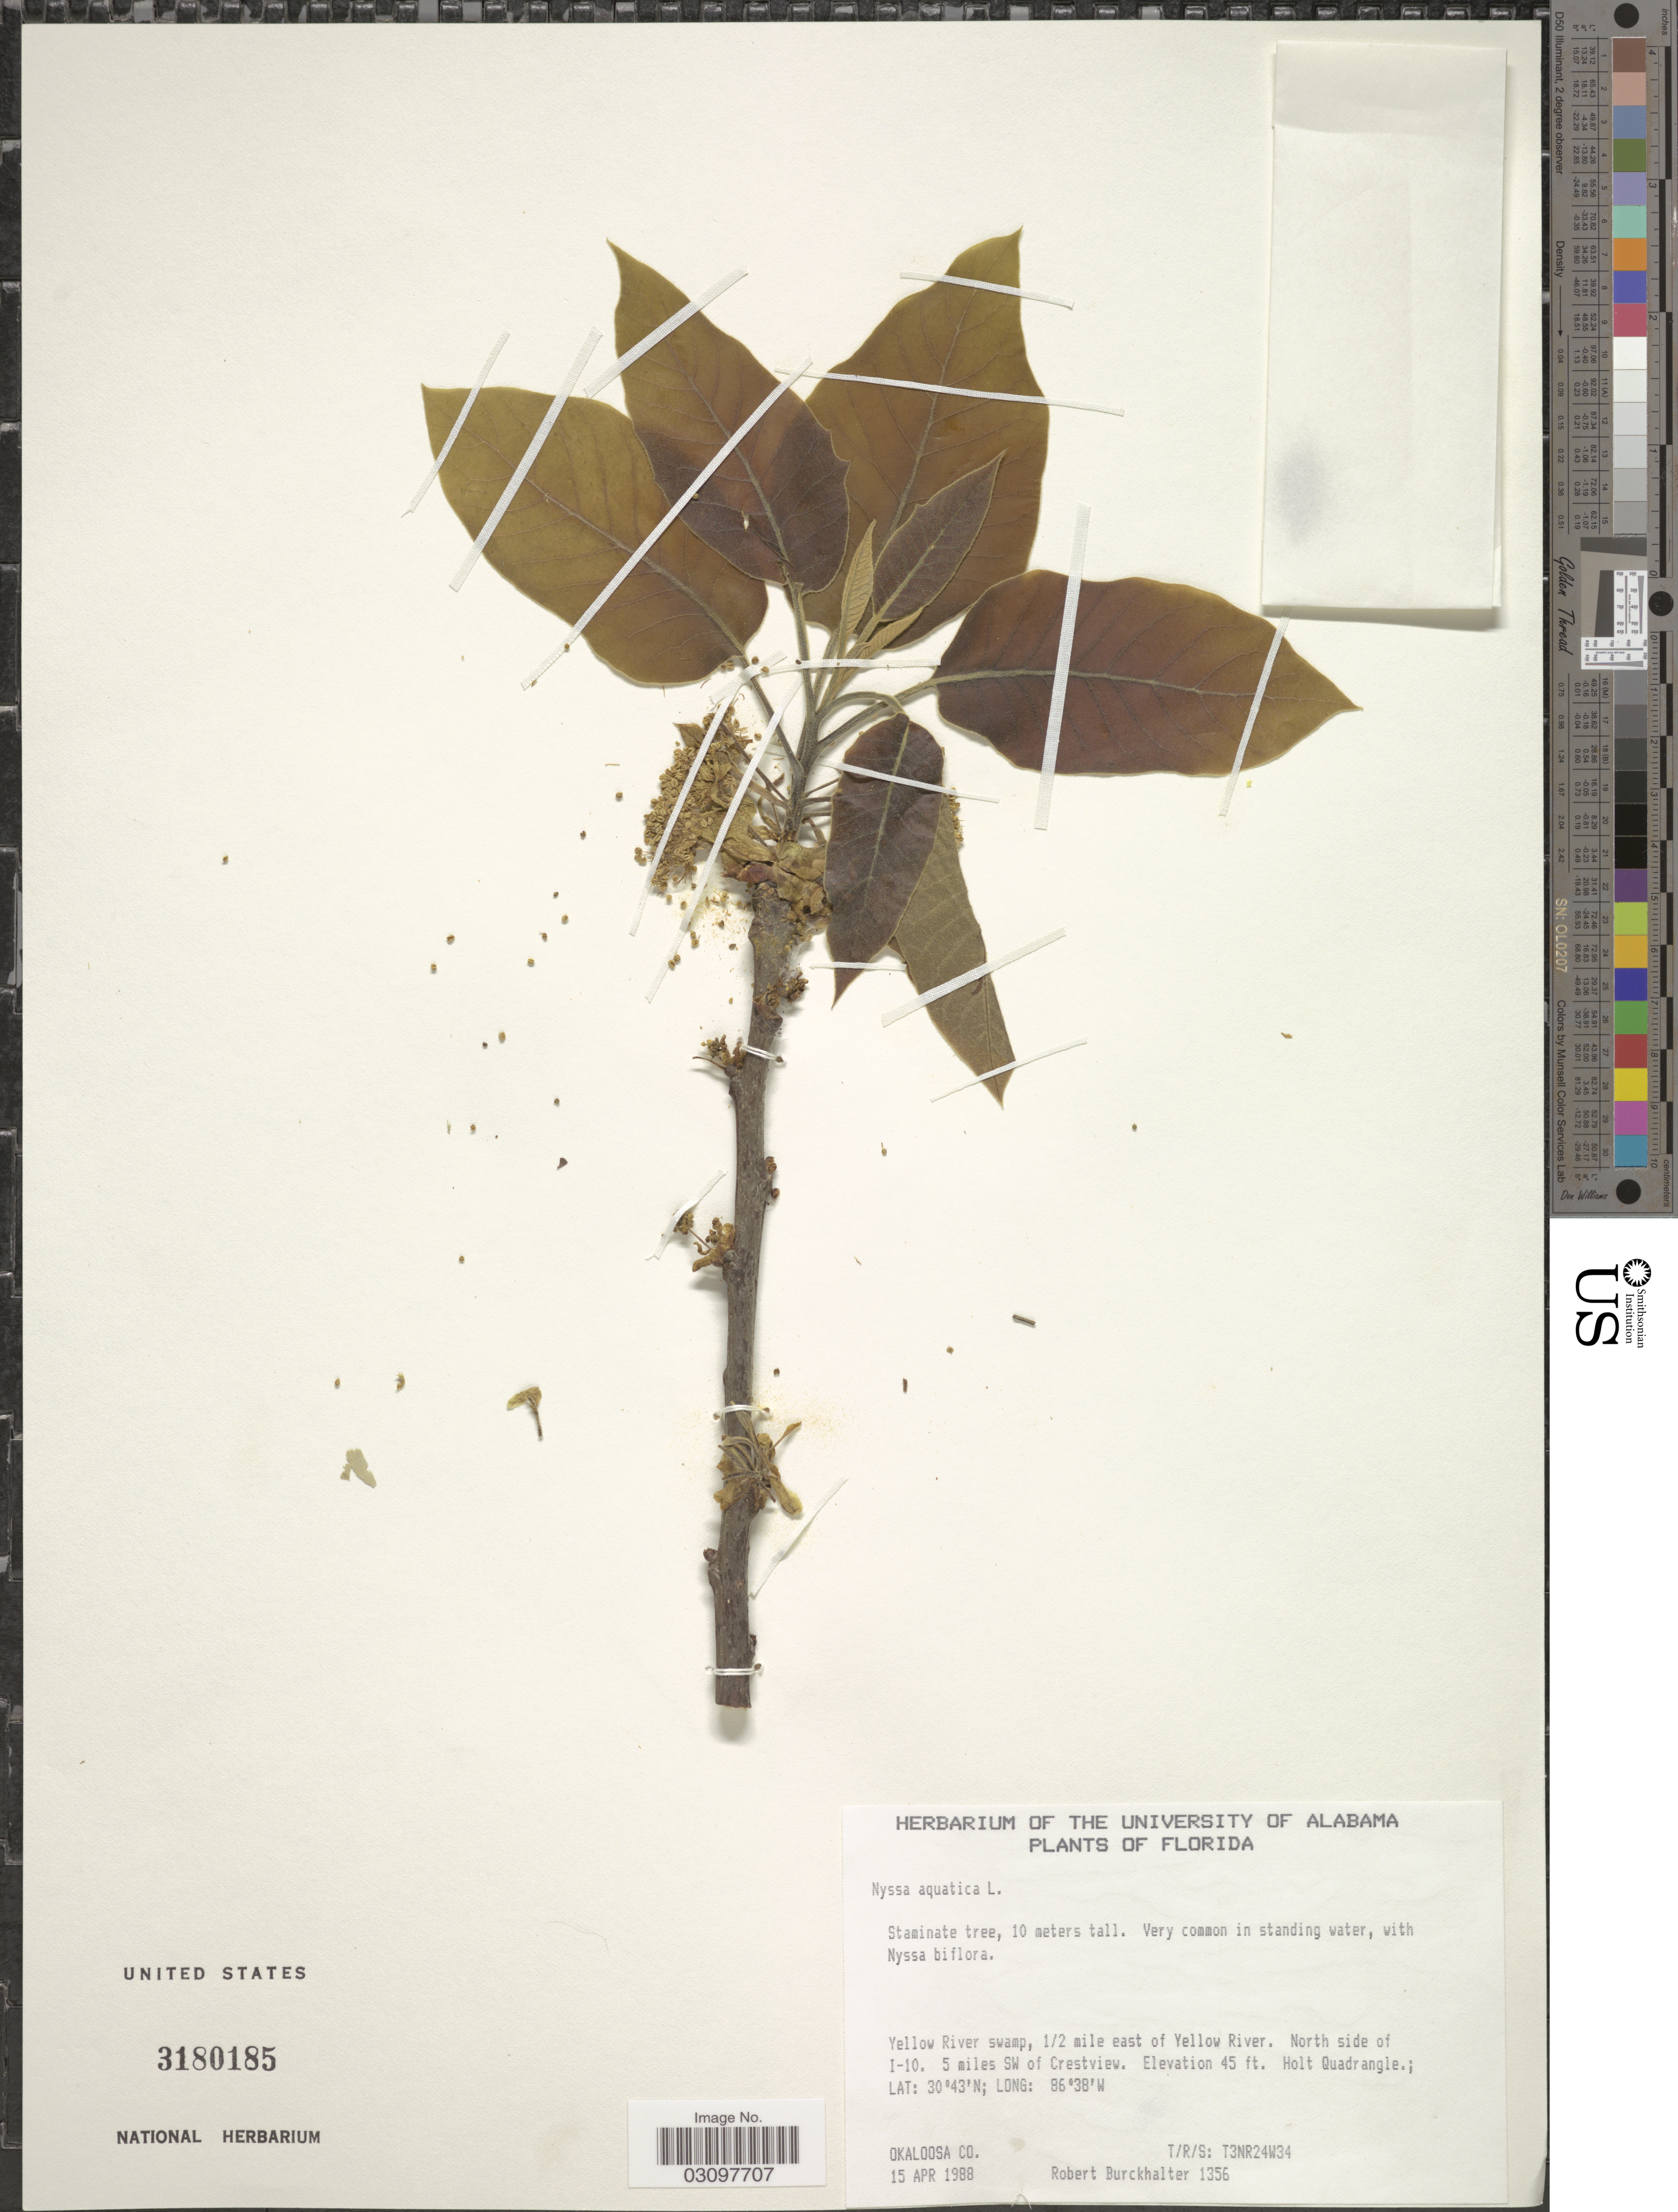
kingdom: Plantae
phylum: Tracheophyta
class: Magnoliopsida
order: Cornales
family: Nyssaceae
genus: Nyssa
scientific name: Nyssa aquatica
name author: L.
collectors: R. Burckhalter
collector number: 1356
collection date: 1988-04-15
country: United States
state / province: Florida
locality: Yellow River swamp, ½ mile east of Yellow River. North side of I-10. 5 miles SW of Crestview. Holt Quadrangle. Okaloosa Co. T/R/S: T3NR24W34.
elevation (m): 14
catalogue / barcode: US 3180185